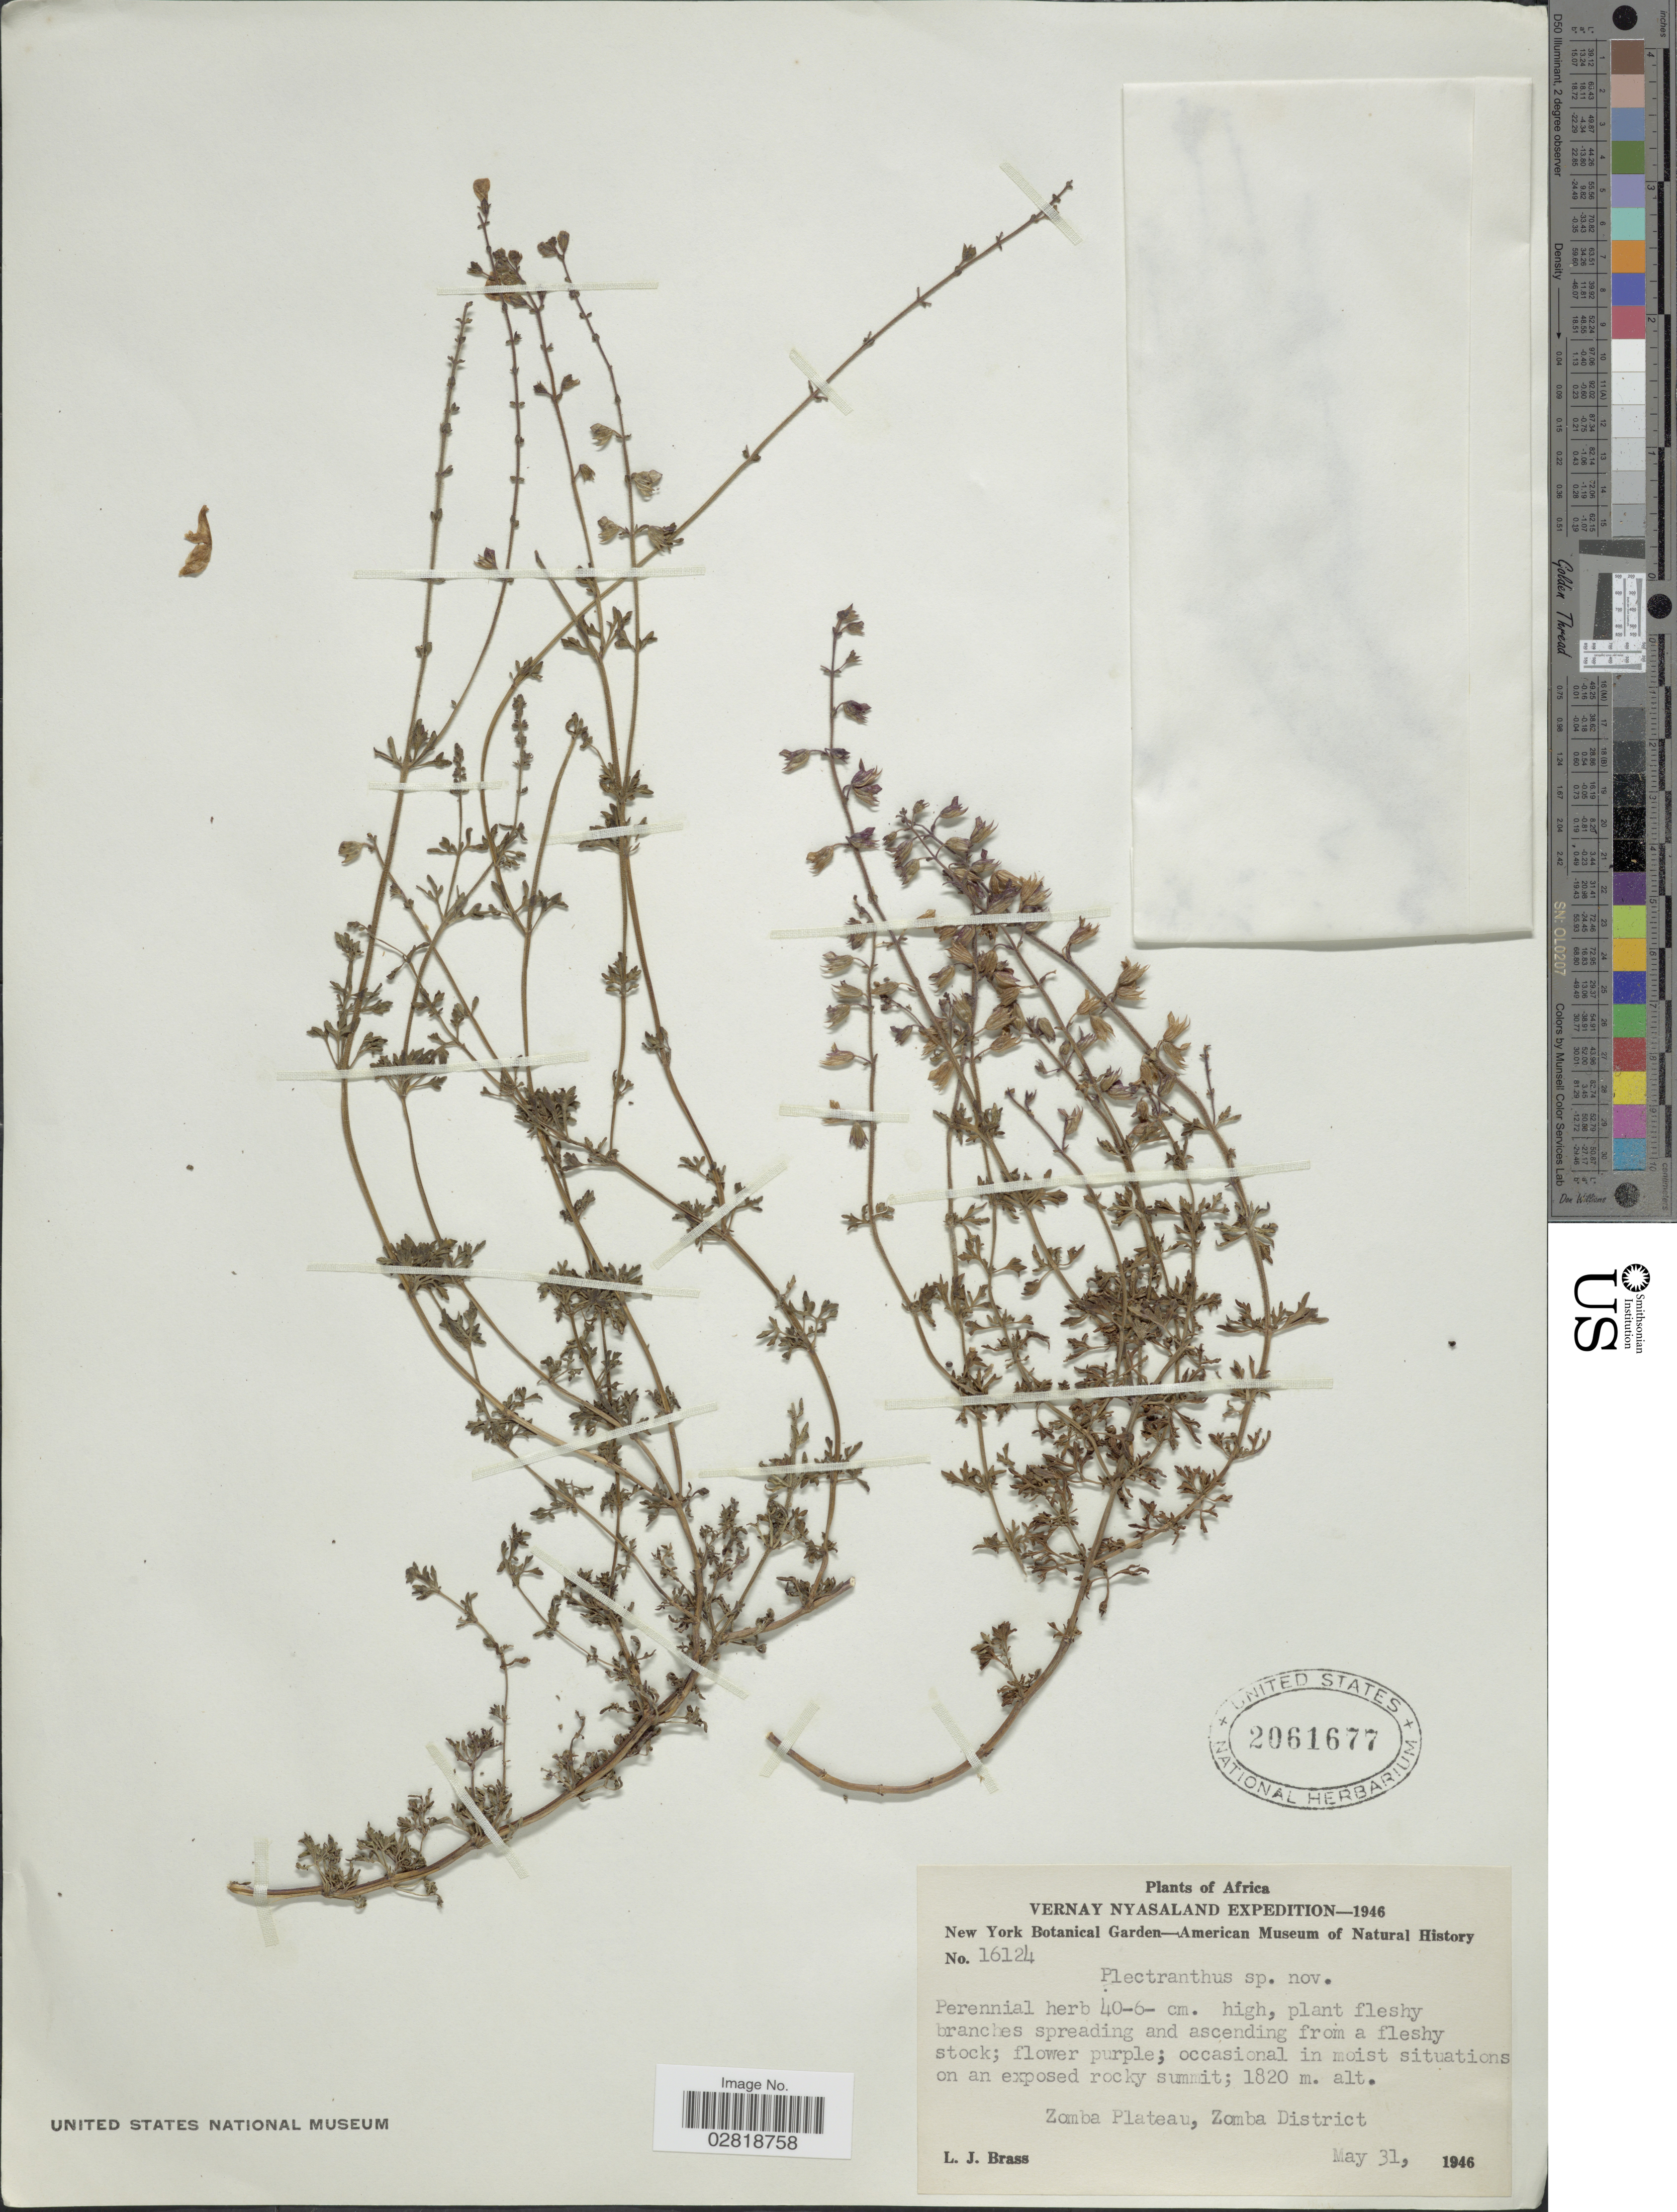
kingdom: Plantae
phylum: Tracheophyta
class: Magnoliopsida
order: Lamiales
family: Lamiaceae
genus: Plectranthus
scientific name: Plectranthus sp.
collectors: L. J. Brass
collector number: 16124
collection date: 1946-05-31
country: Malawi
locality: Vernay Nyasaland. Zomba Plateau, Zomba District.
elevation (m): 1820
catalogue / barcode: US 2061677